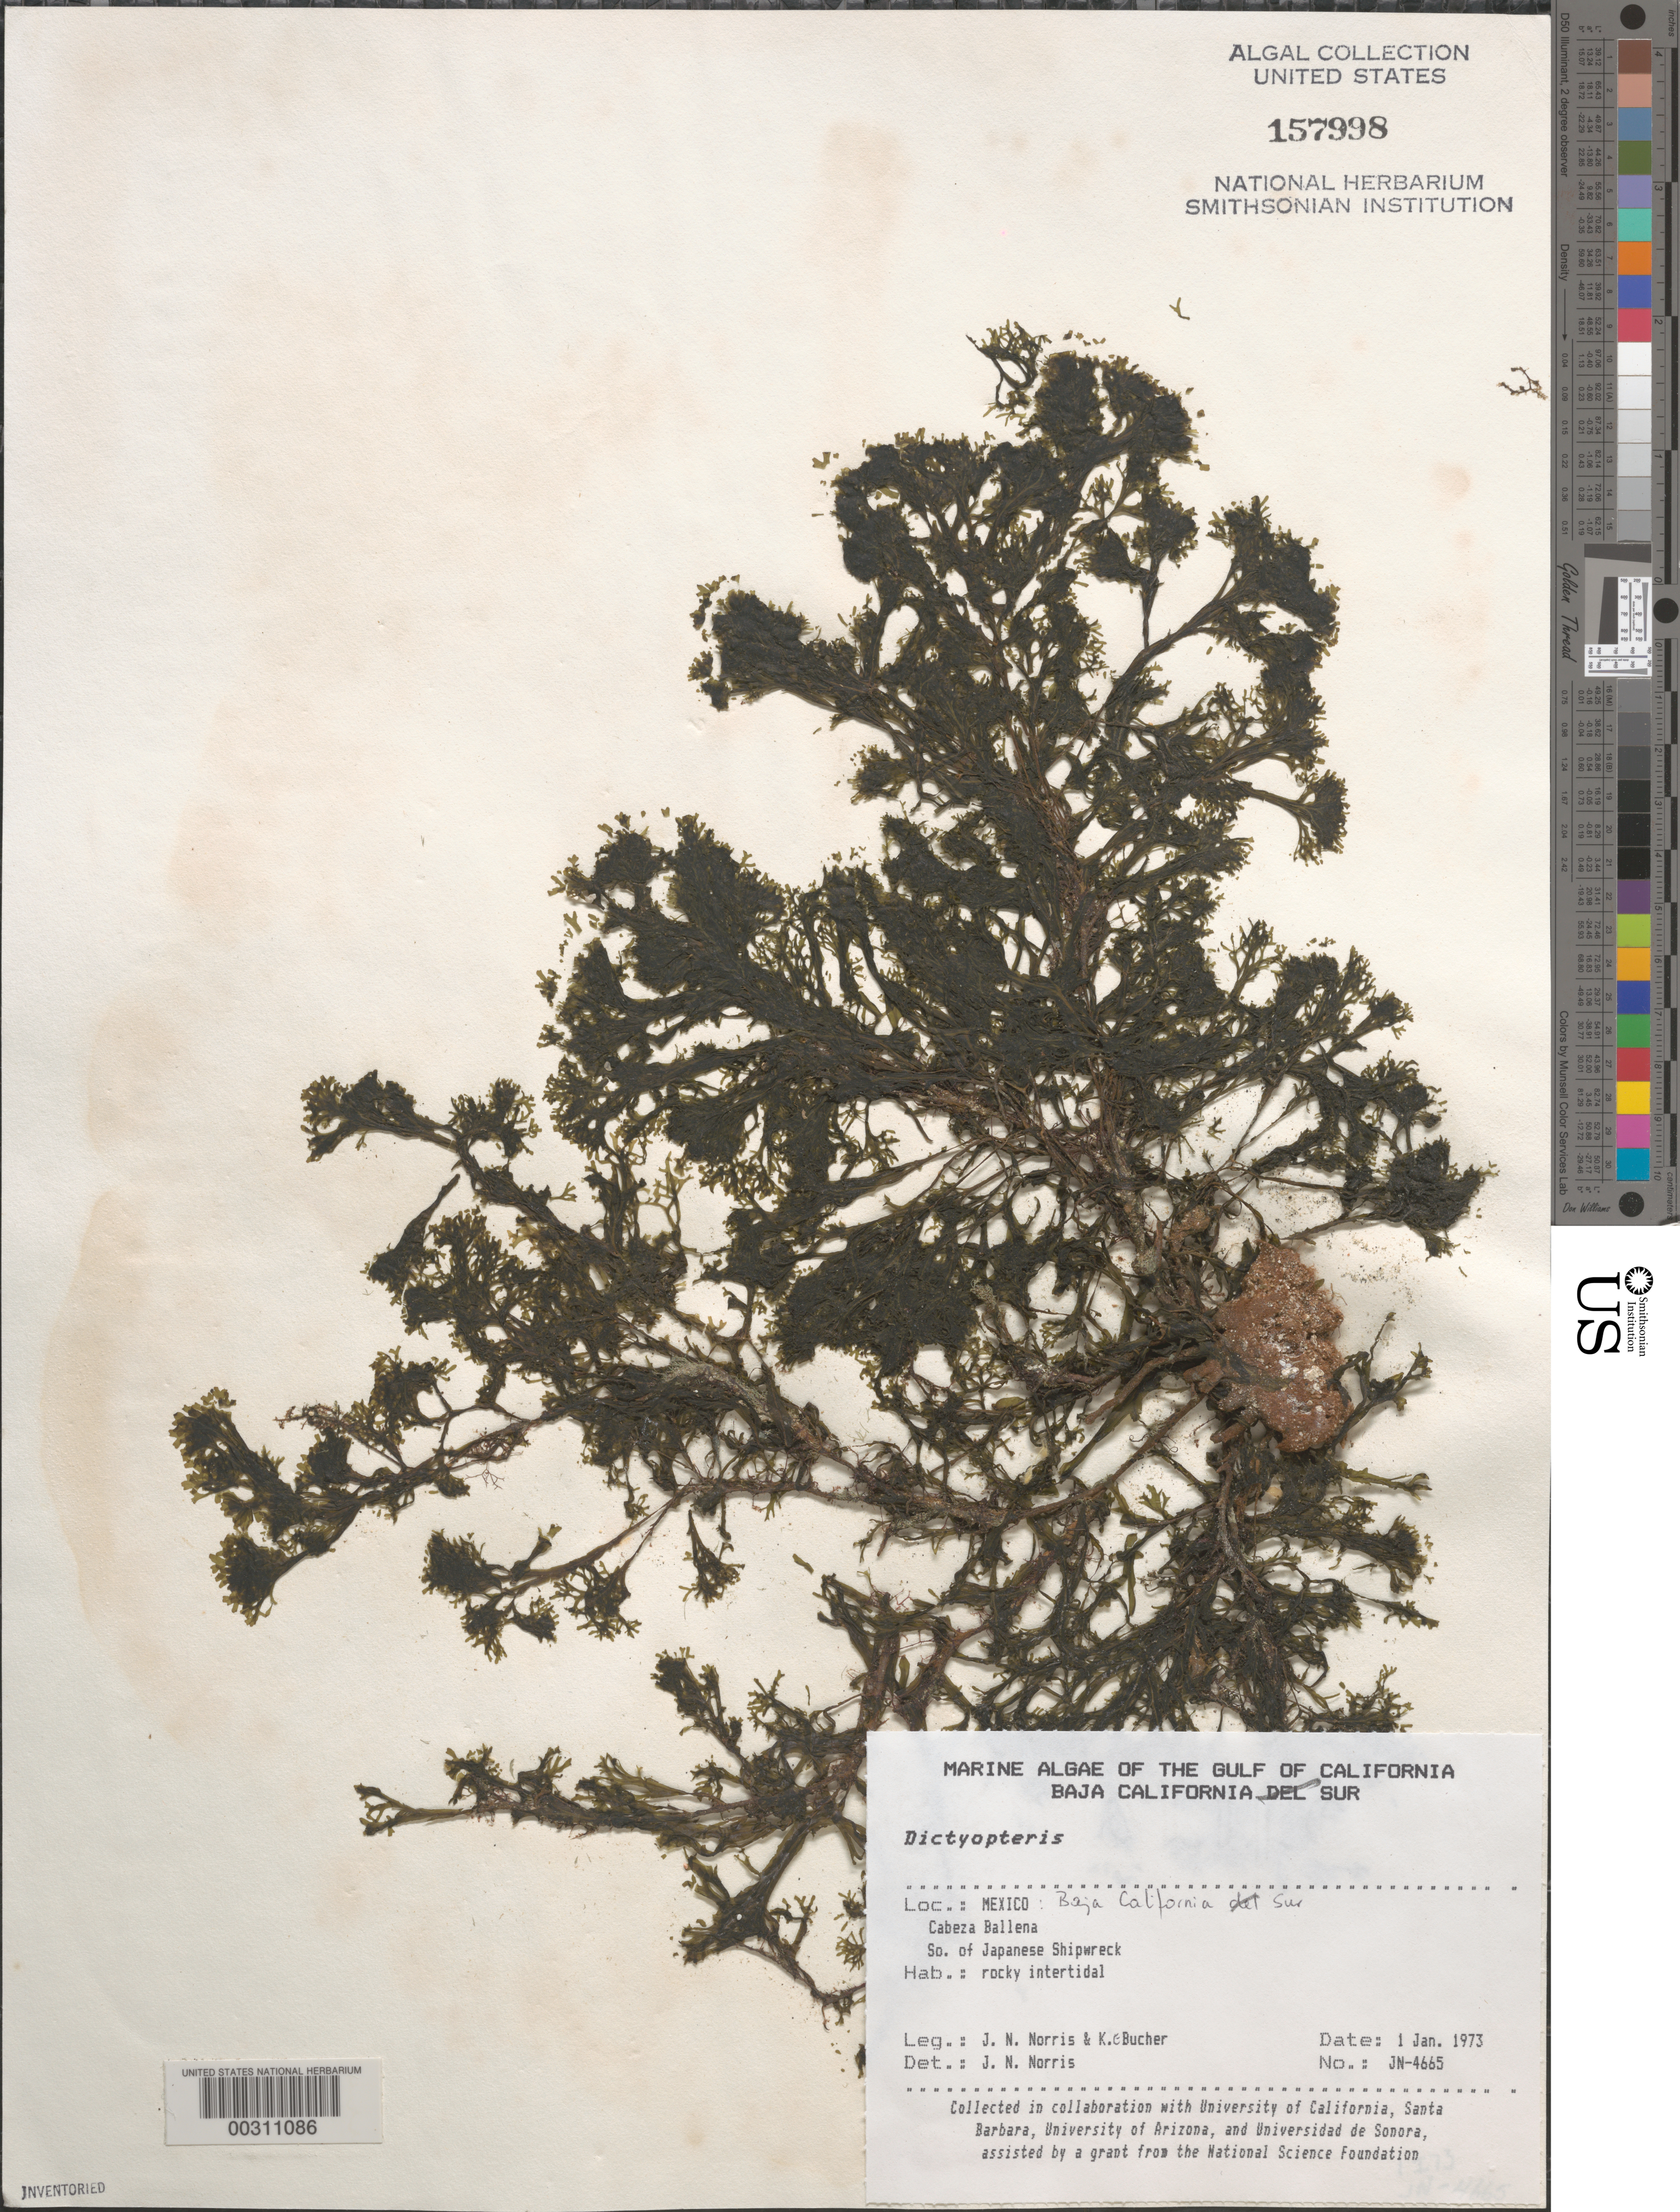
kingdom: Chromista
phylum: Ochrophyta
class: Phaeophyceae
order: Dictyotales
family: Dictyotaceae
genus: Dictyopteris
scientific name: Dictyopteris sp.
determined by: Norris, James N.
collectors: J. N. Norris & K. E. Bucher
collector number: JN-4665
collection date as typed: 01 Jan 1973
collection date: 1973-01-01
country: Mexico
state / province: Baja California Sur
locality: Cabeza Ballena, south of Japanese shipwreck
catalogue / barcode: US 157998